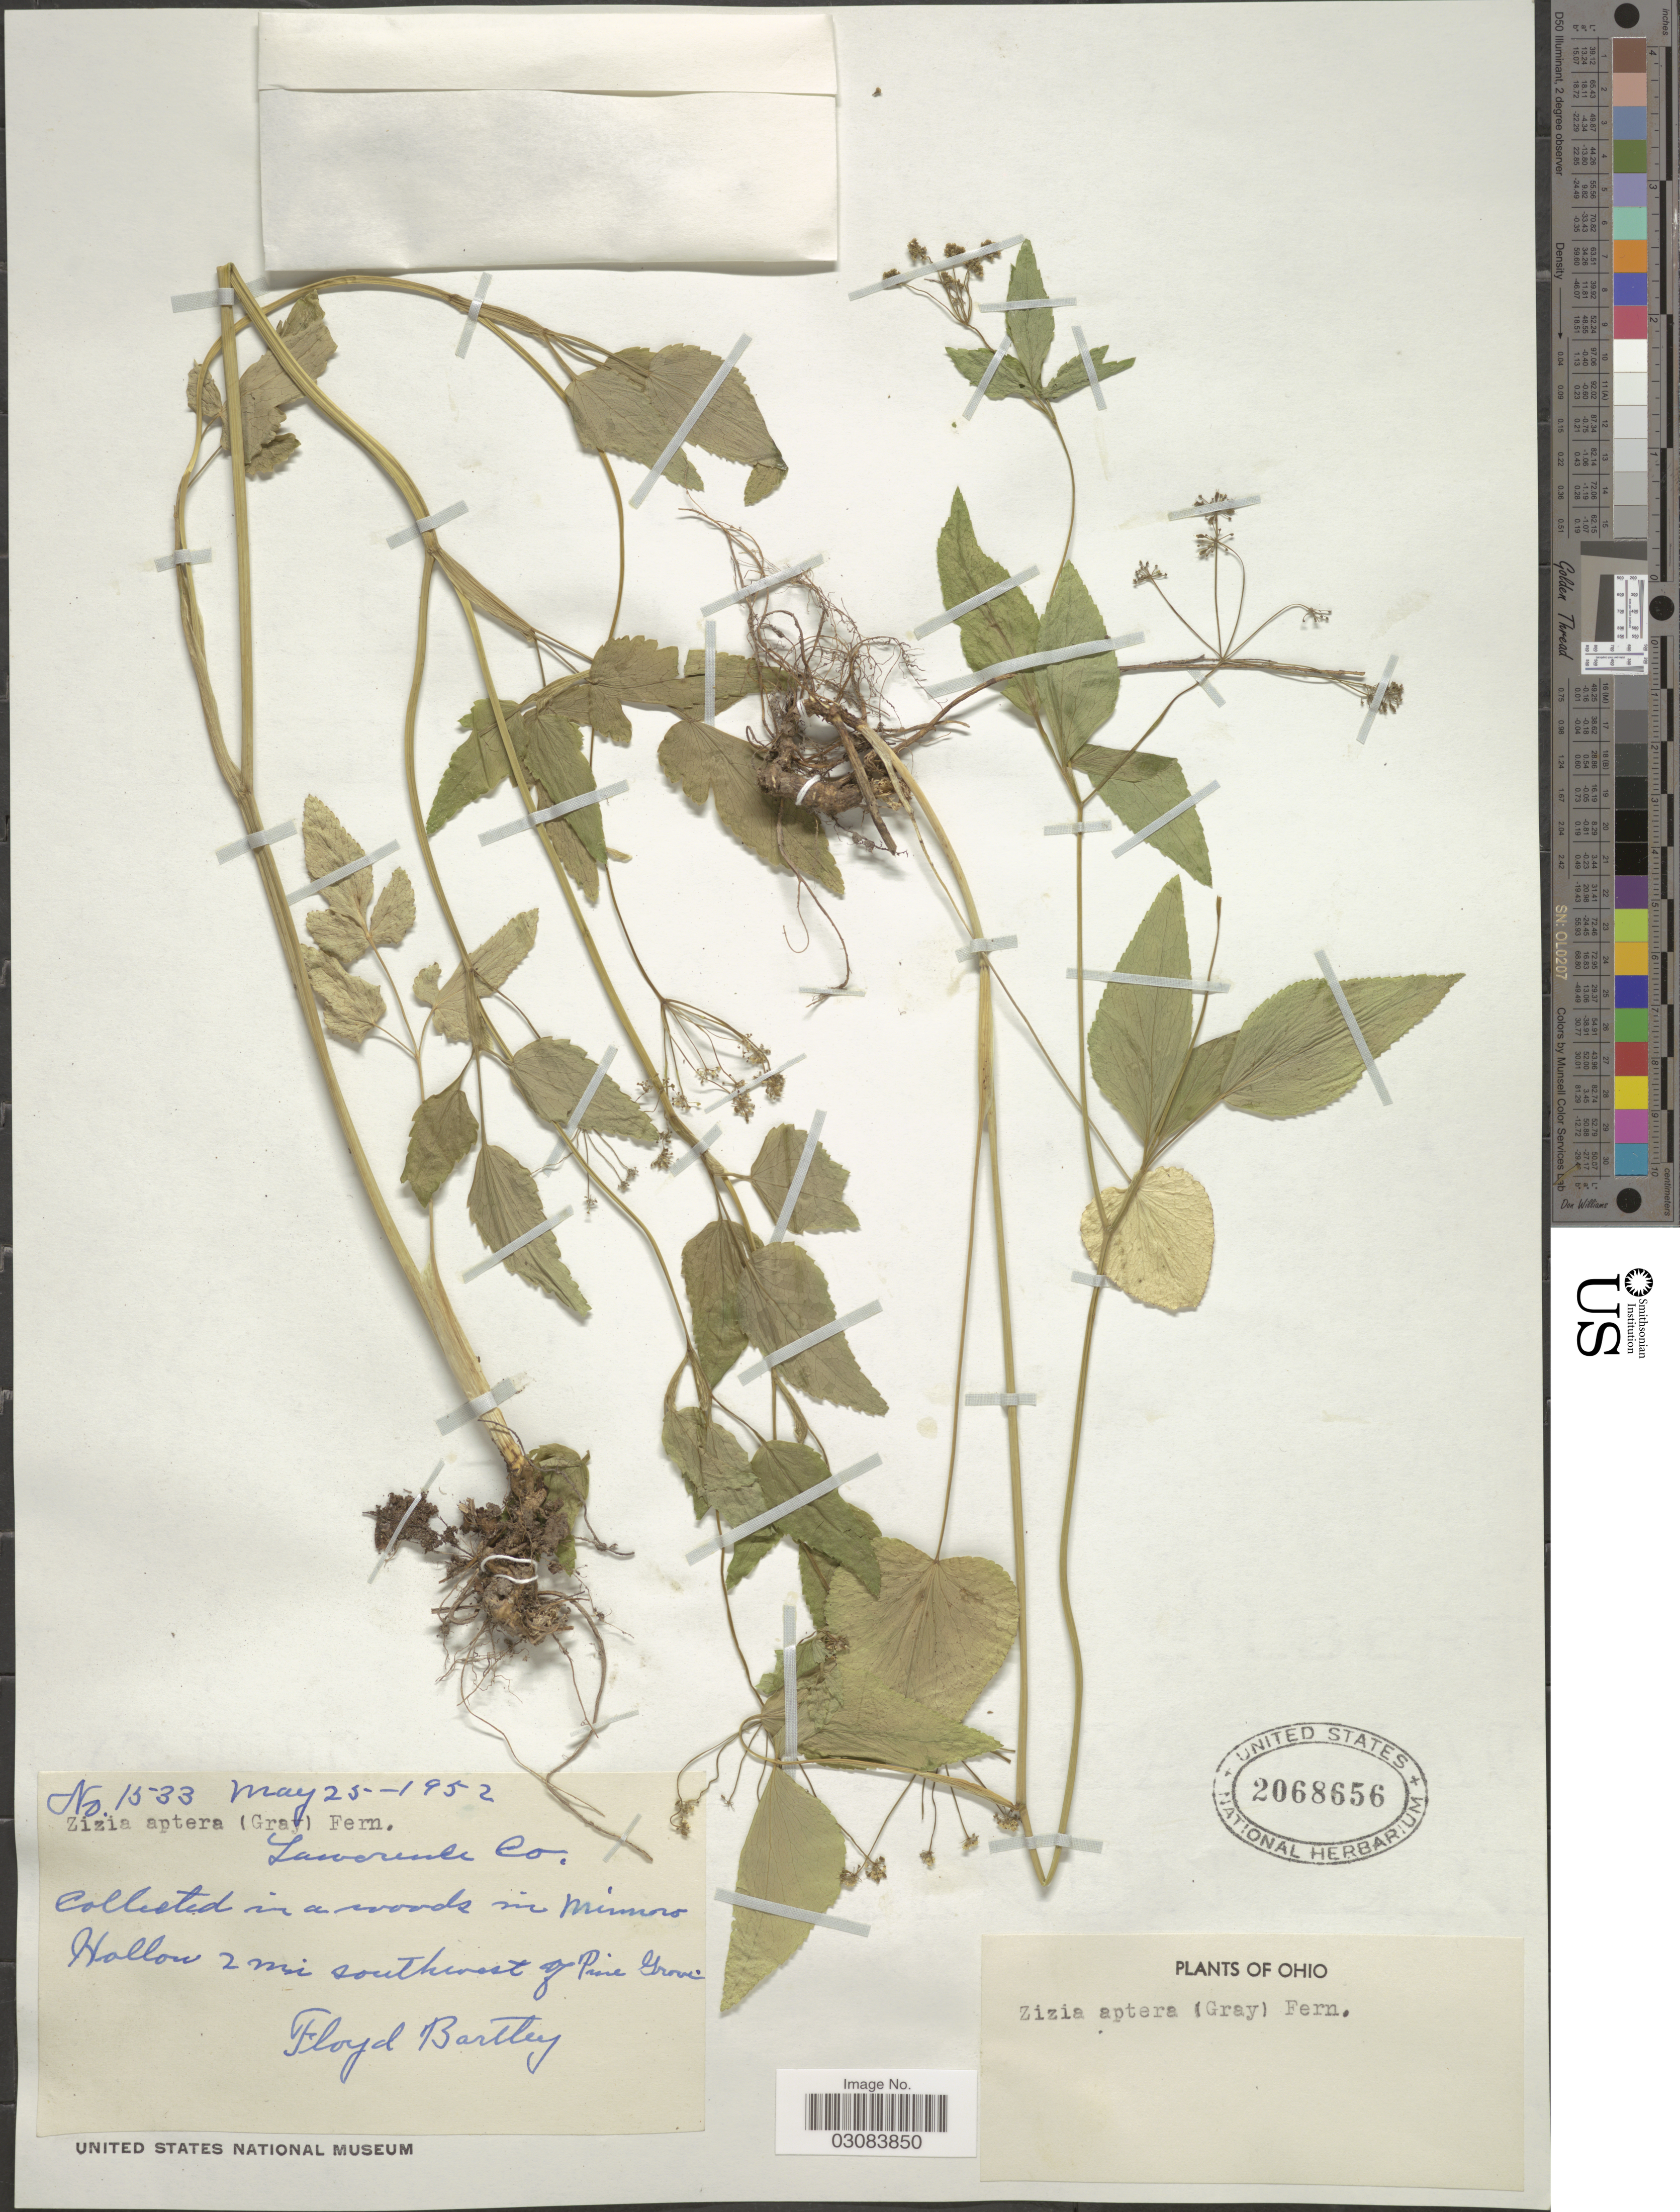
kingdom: Plantae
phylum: Tracheophyta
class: Magnoliopsida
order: Apiales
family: Apiaceae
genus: Zizia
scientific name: Zizia aptera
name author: (A. Gray) Fernald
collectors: F. Bartley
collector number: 1533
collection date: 1952-05-25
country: United States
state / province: Ohio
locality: In a woods in Minnow Hollow 2 mi southwest of Pine grove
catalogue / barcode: US 2068656